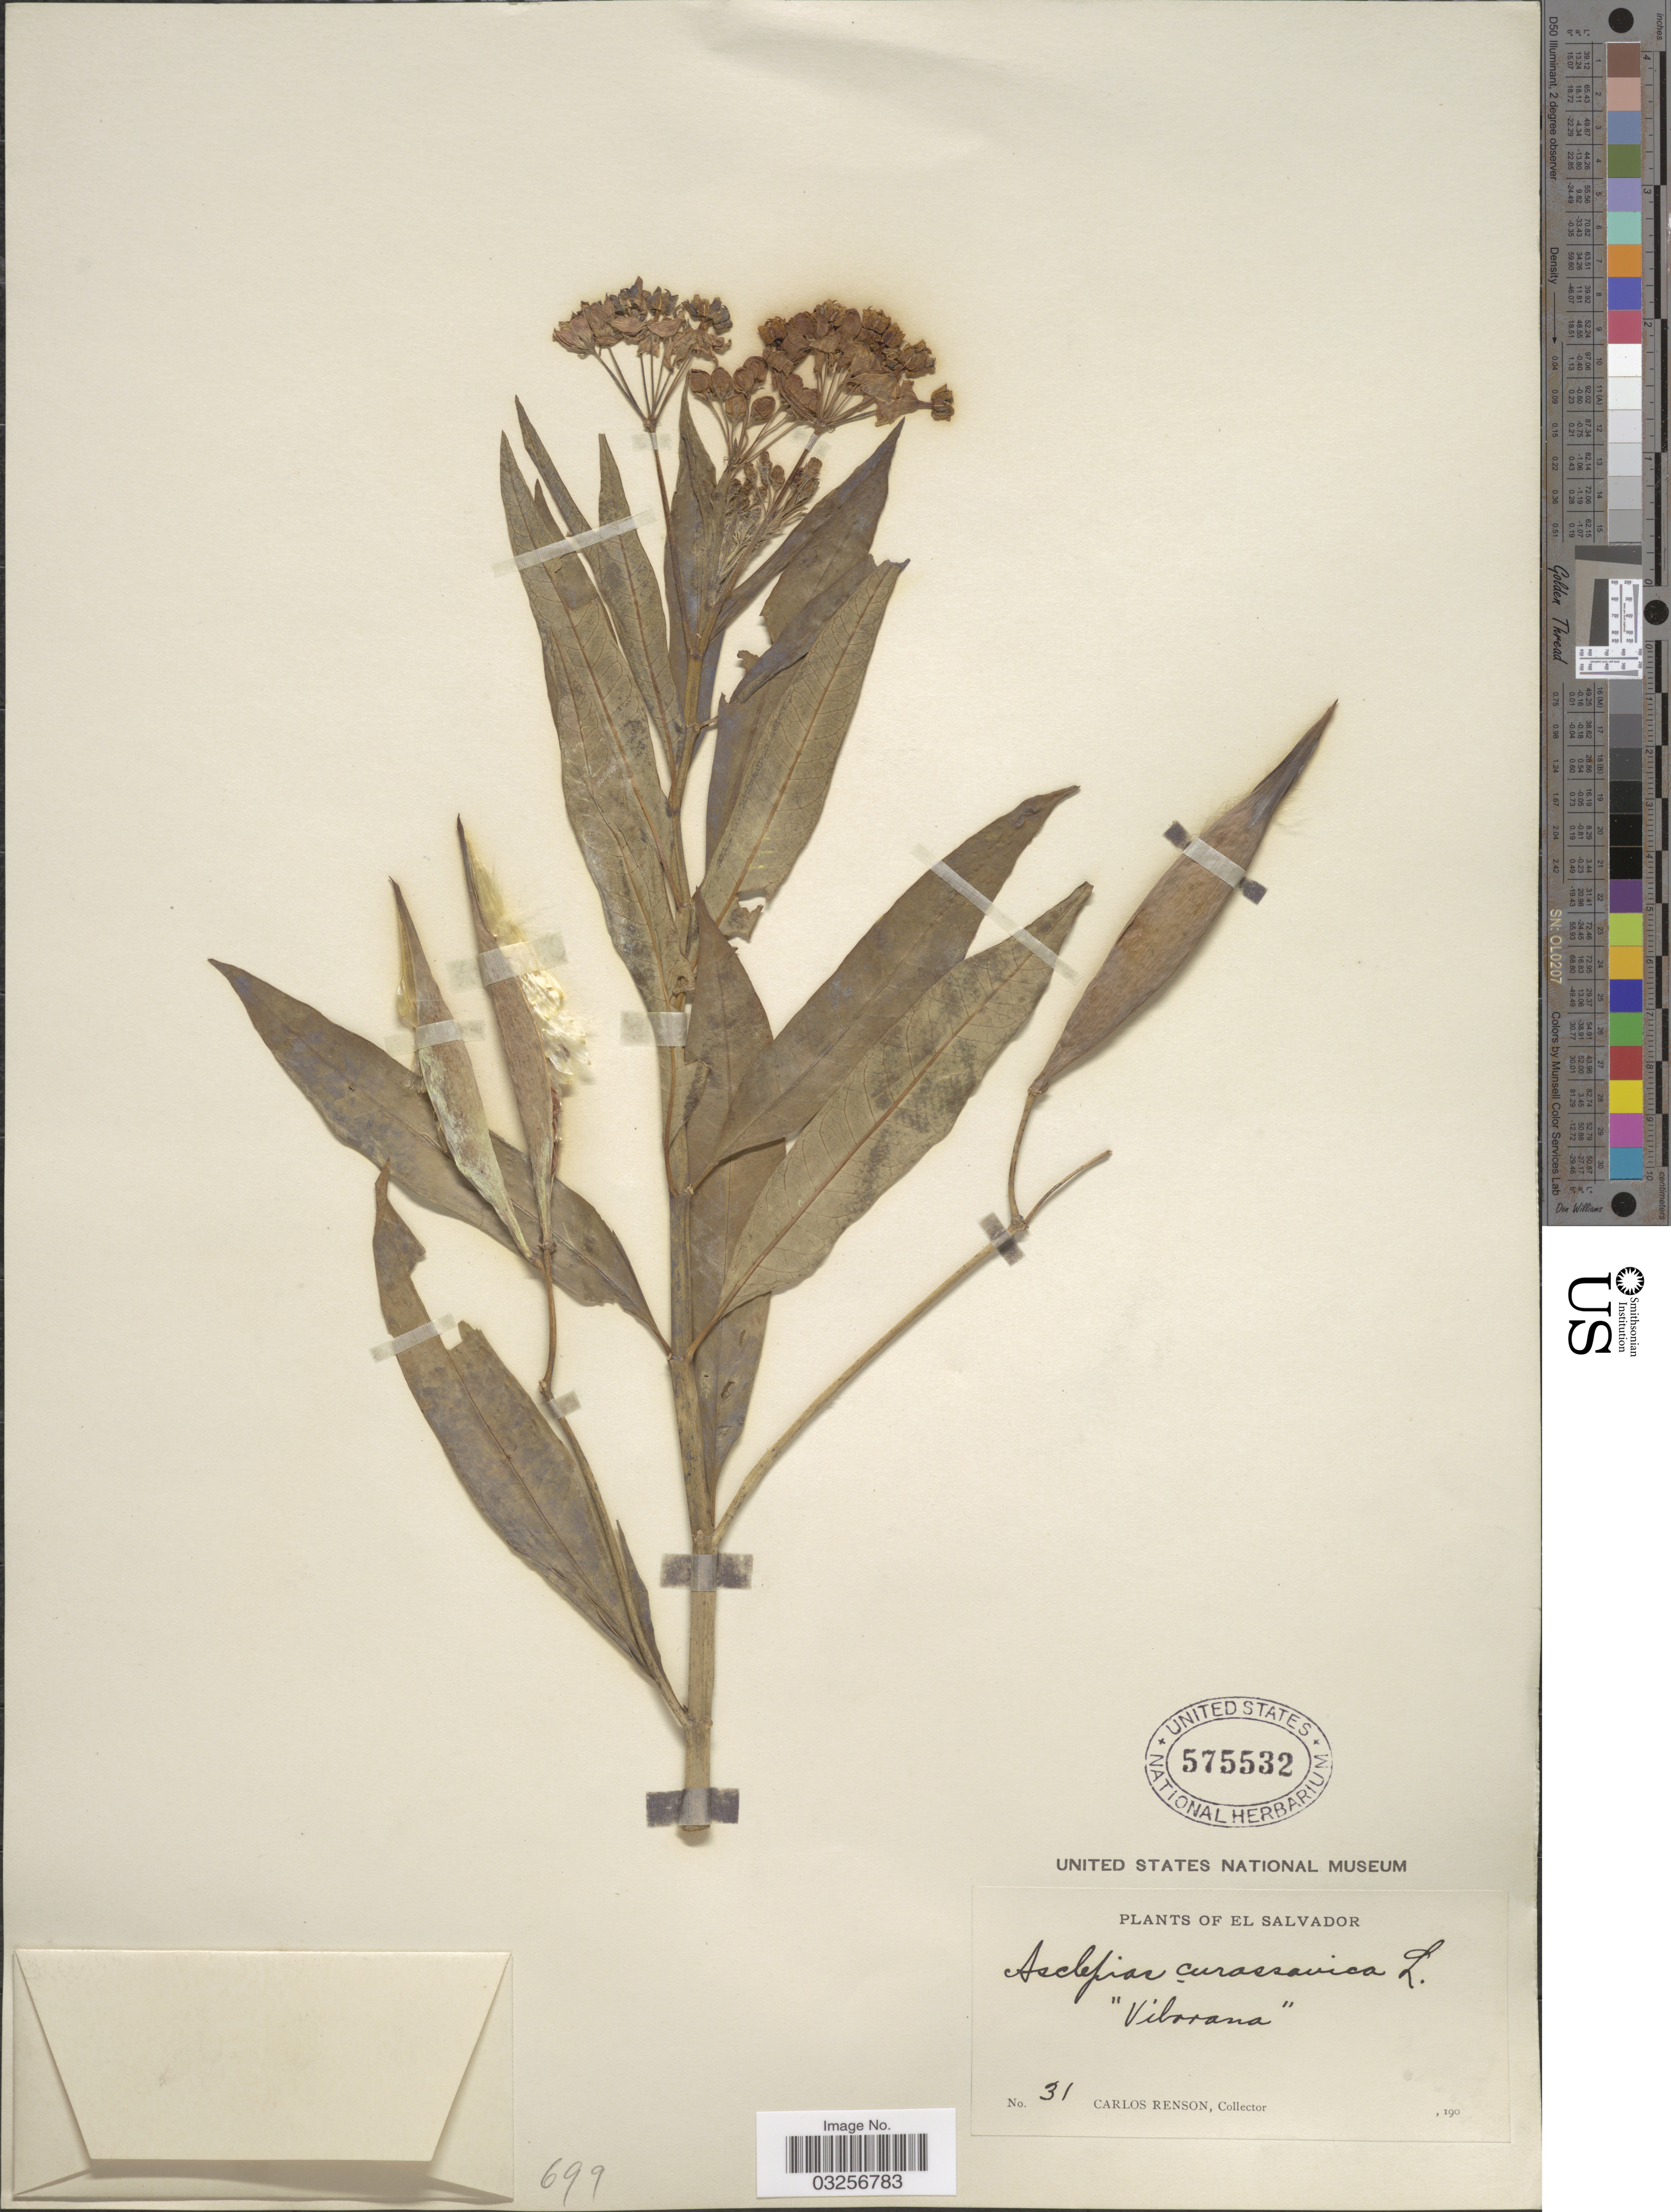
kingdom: Plantae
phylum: Tracheophyta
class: Magnoliopsida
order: Gentianales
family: Apocynaceae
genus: Asclepias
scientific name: Asclepias curassavica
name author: L.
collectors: C. Renson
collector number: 31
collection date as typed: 190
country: El Salvador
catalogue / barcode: US 575532